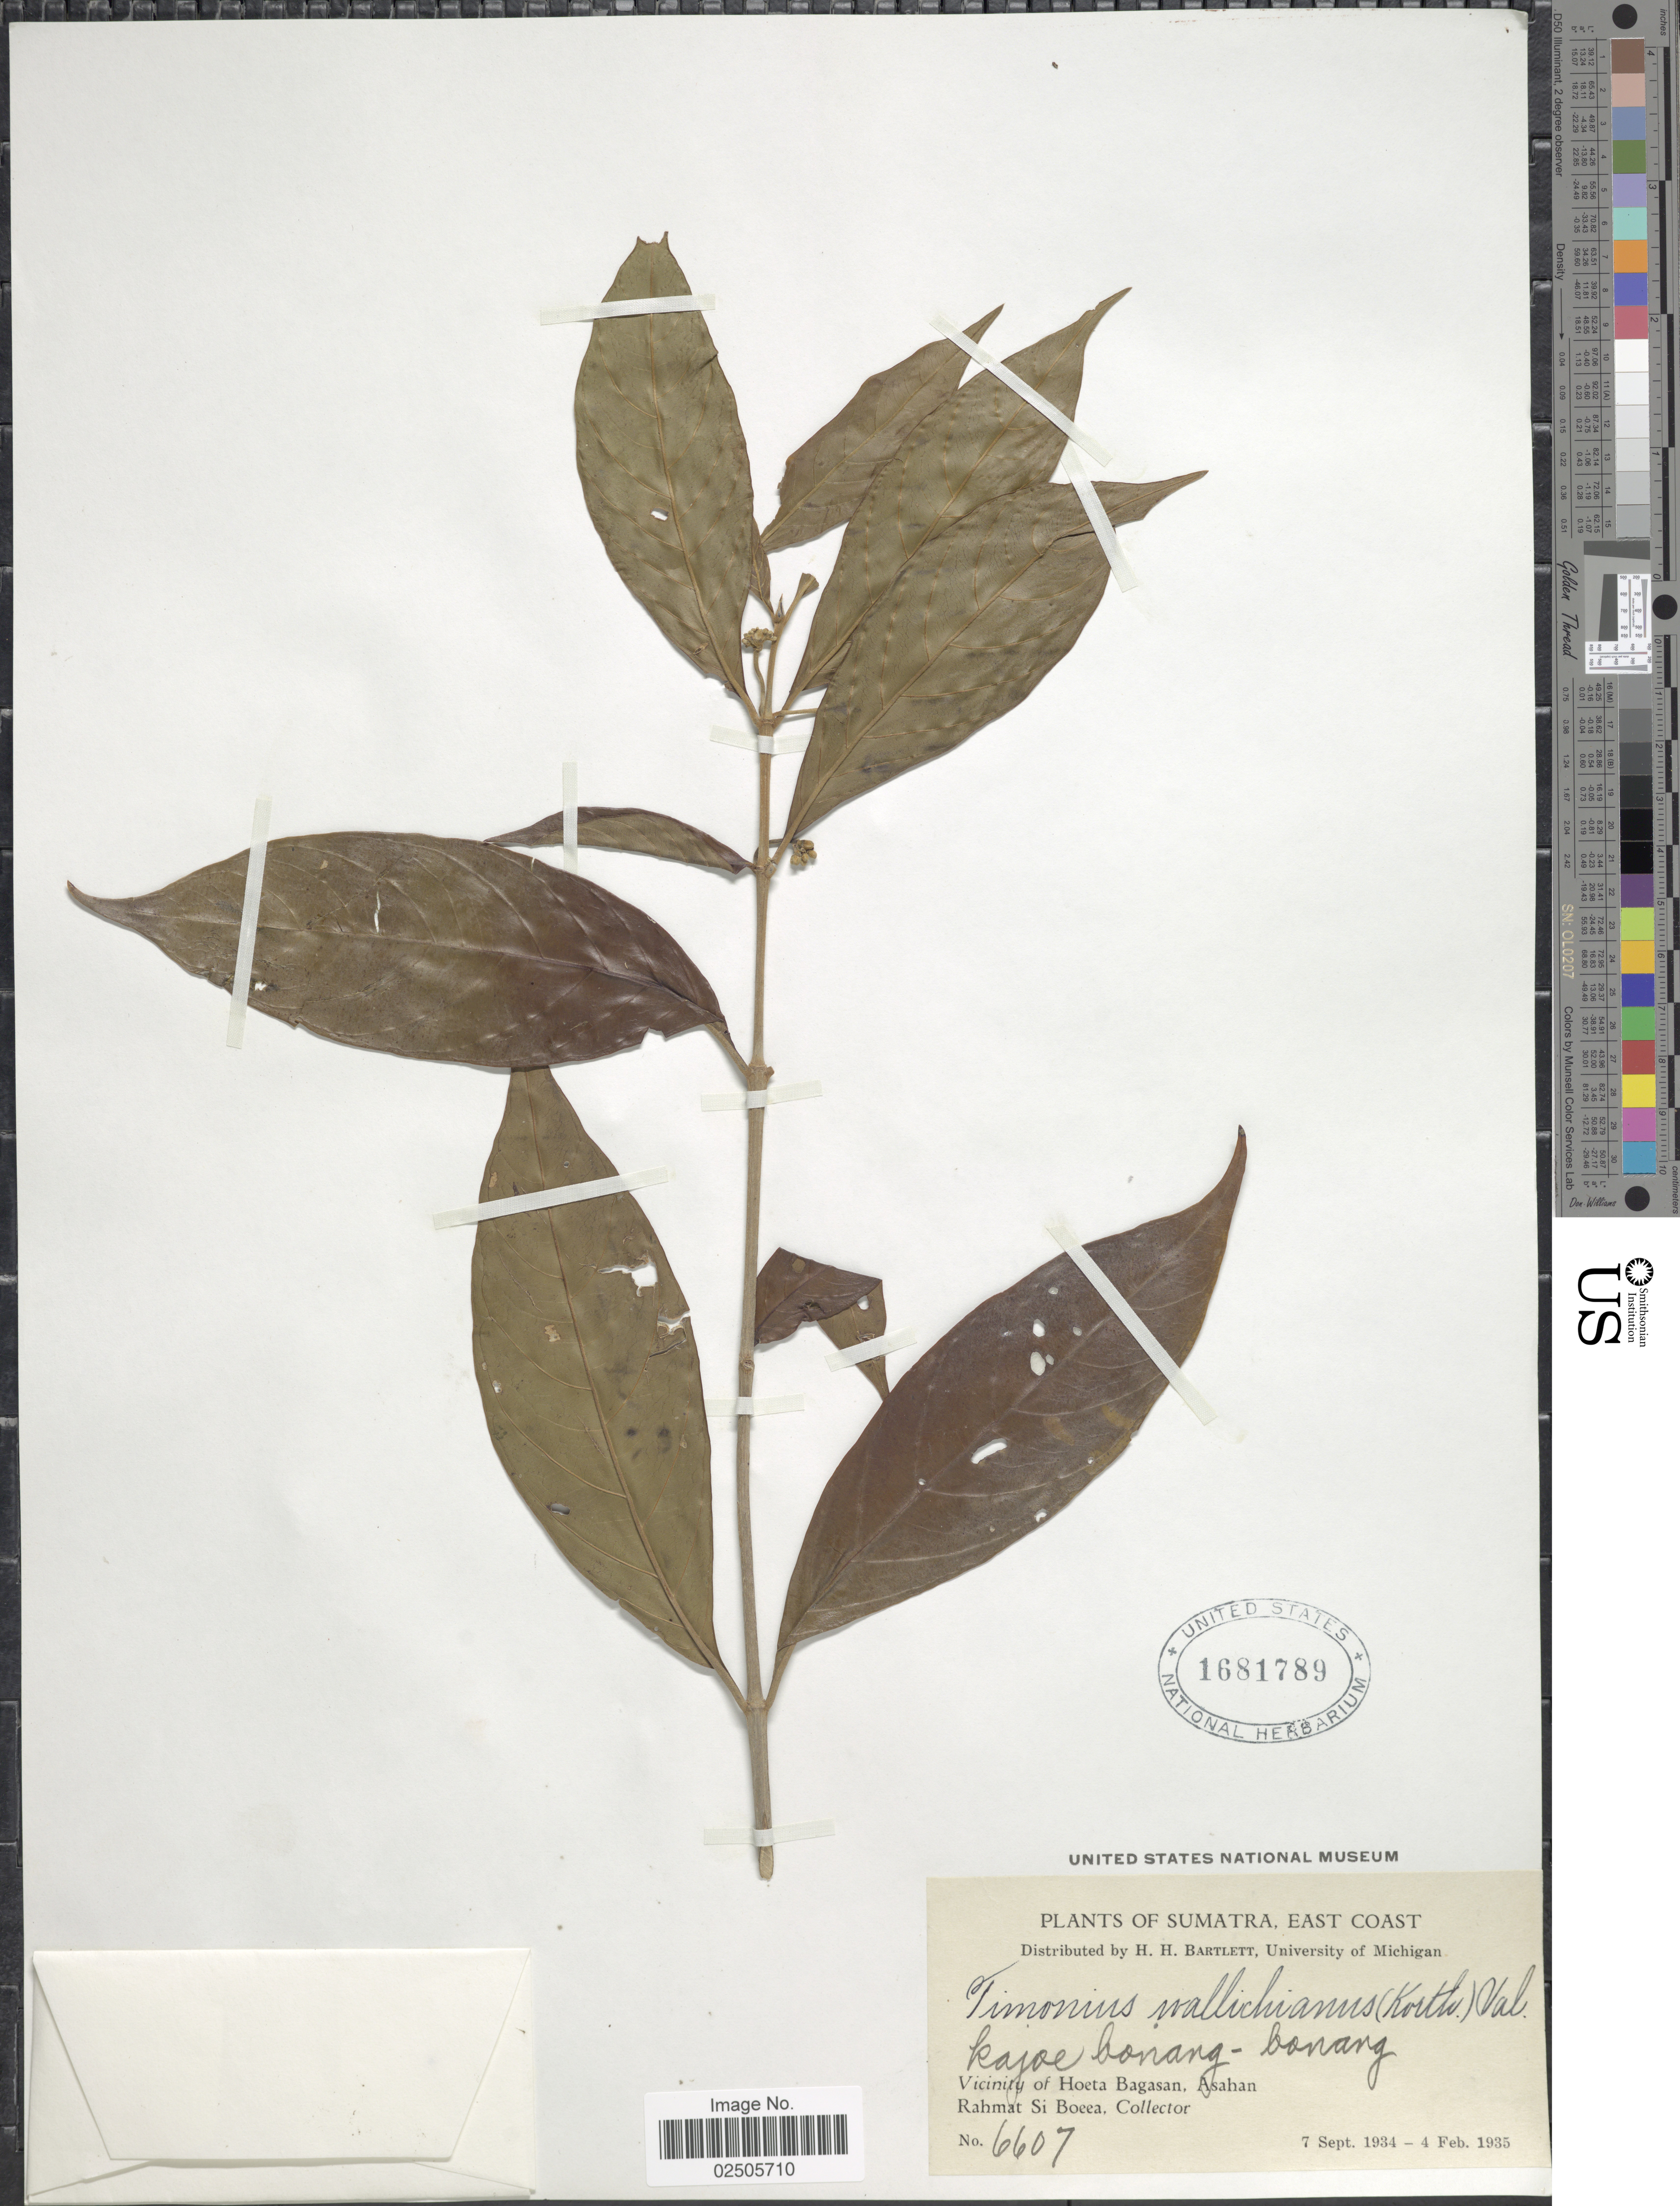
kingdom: Plantae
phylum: Tracheophyta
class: Magnoliopsida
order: Gentianales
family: Rubiaceae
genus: Timonius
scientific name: Timonius wallichianus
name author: Valeton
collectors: Rahmat Si Boeea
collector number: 6607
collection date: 1934-09-07/1935-02-04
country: Indonesia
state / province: Sumatra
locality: East Coast, Vicinity of Hoeta Bagasan, Asahan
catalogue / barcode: US 1681789